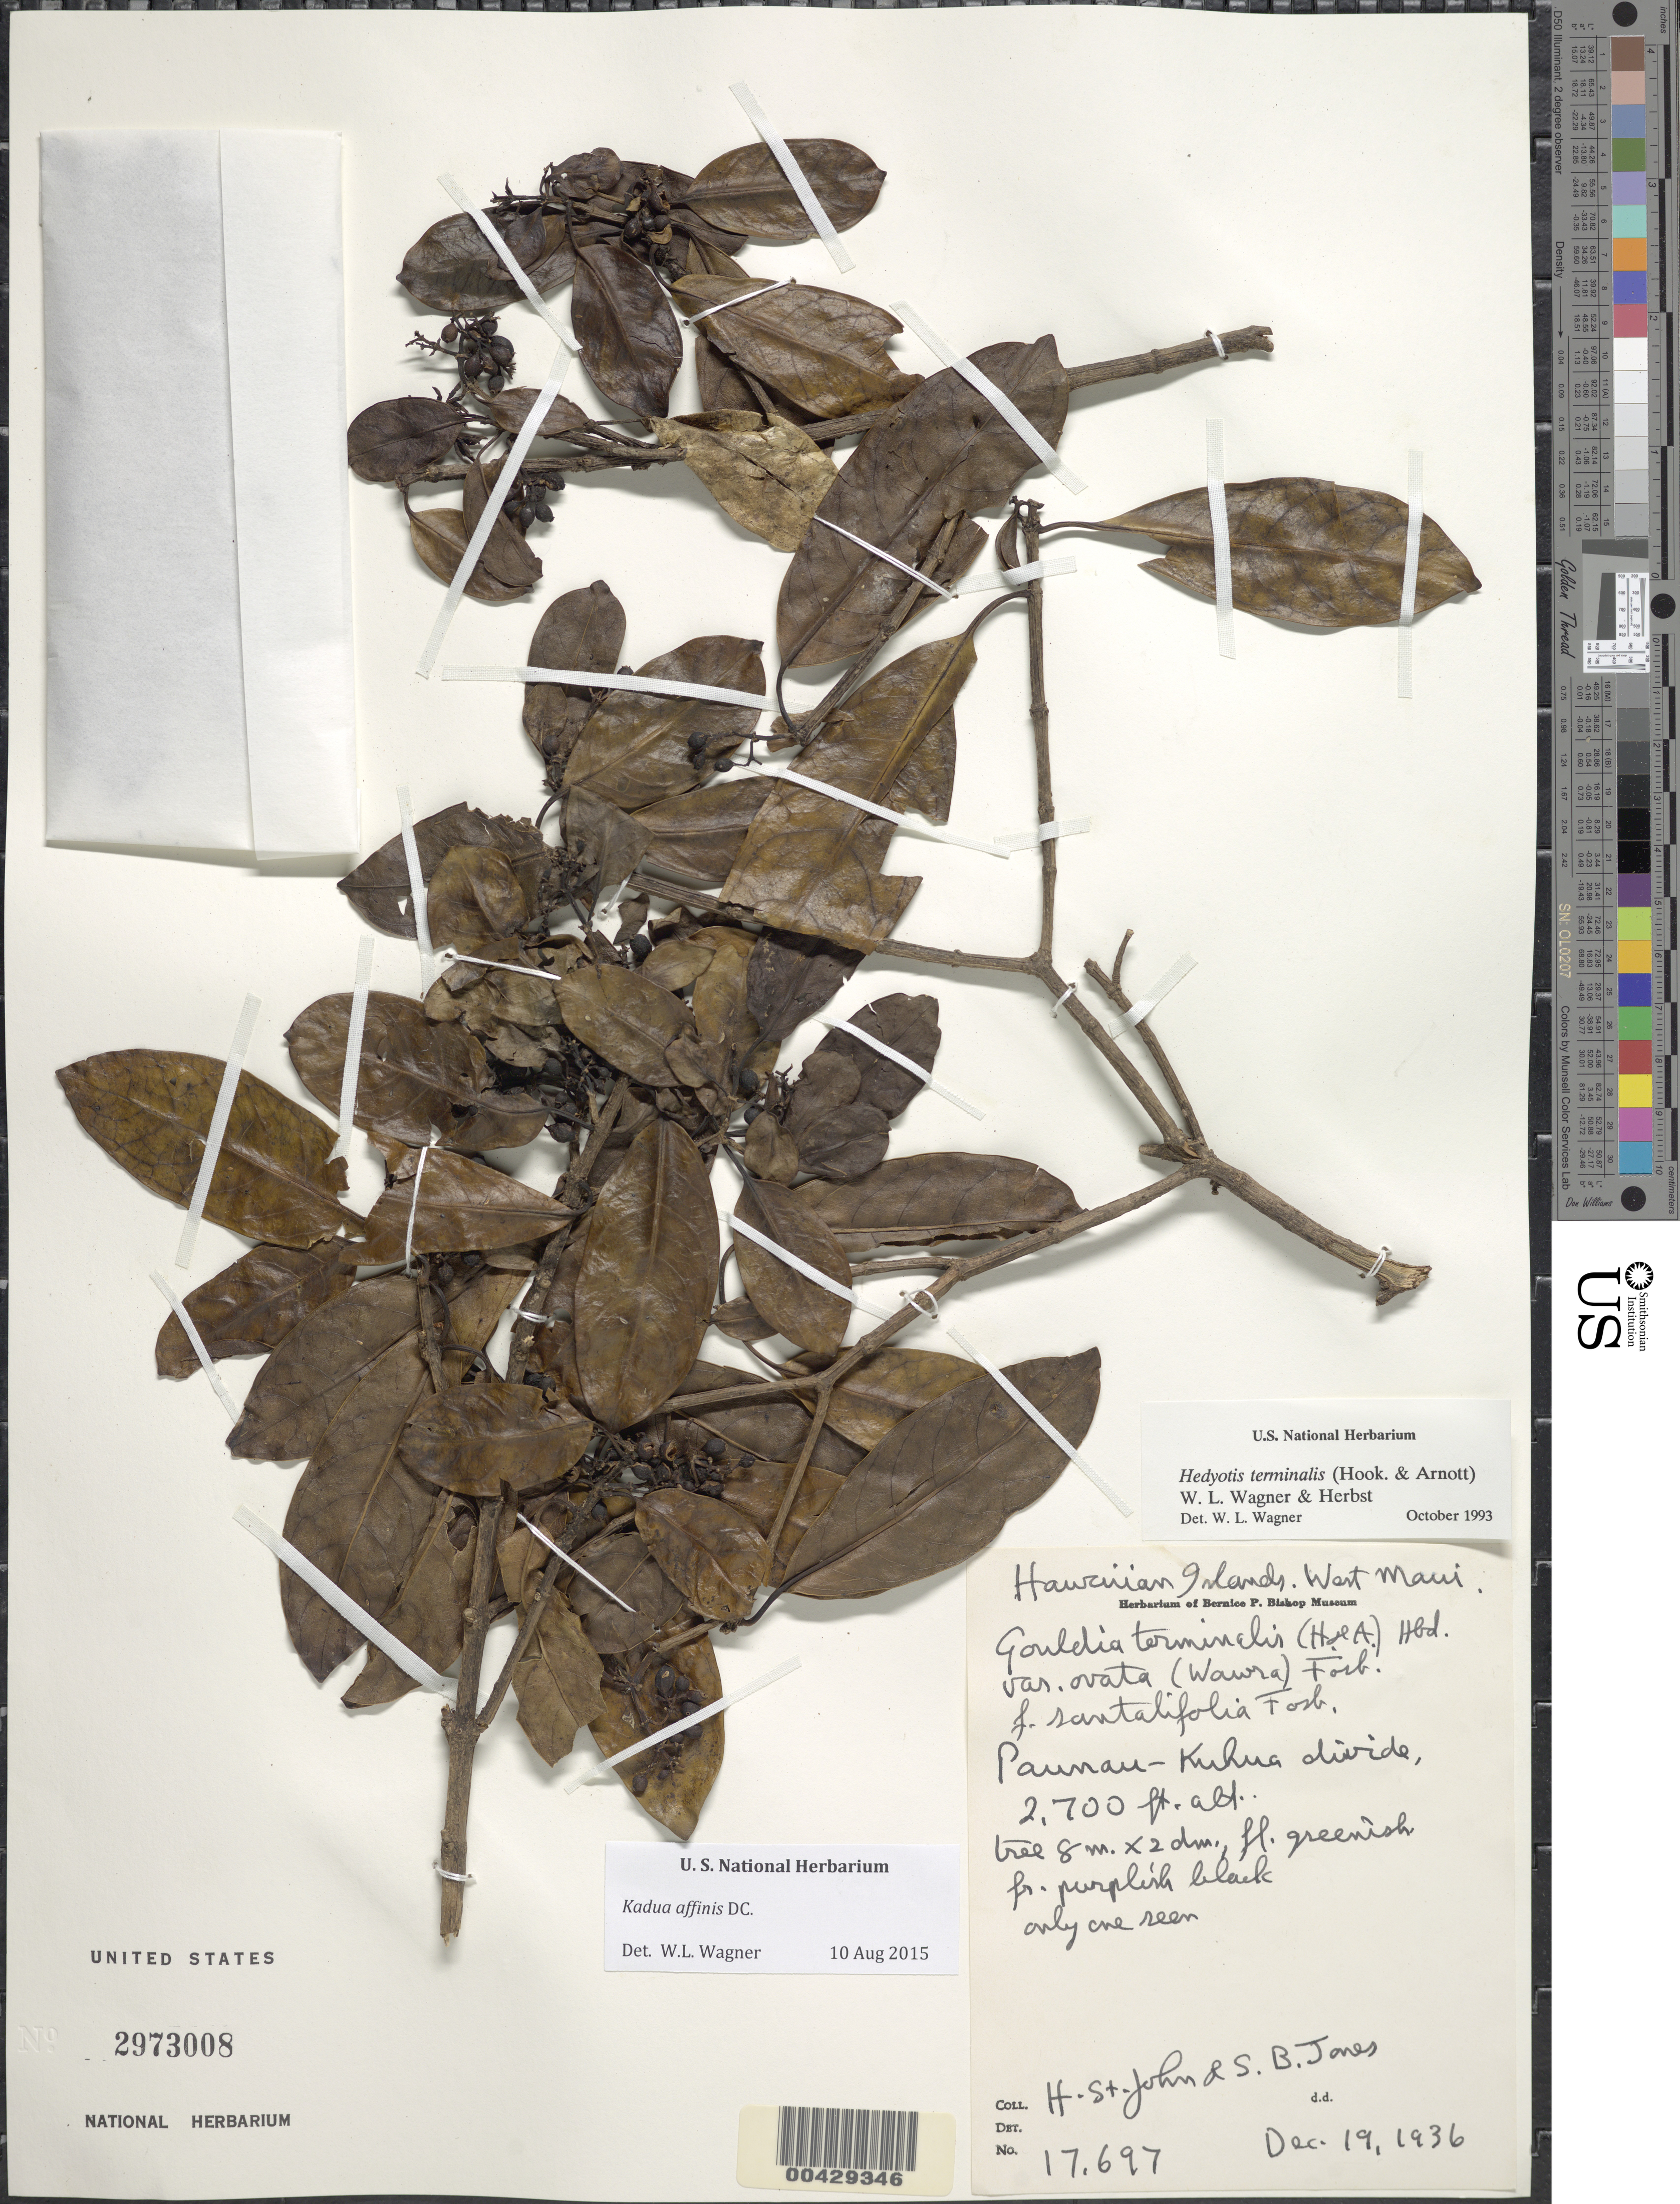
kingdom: Plantae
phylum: Tracheophyta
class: Magnoliopsida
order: Gentianales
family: Rubiaceae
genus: Kadua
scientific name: Kadua affinis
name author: DC.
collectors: H. St. John & S. B. Jones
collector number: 17697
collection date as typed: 19 Dec 1936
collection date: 1936-12-19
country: United States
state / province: Hawaii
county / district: Maui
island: Maui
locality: Paunau-Kuhua divide.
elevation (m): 823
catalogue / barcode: US 2973008